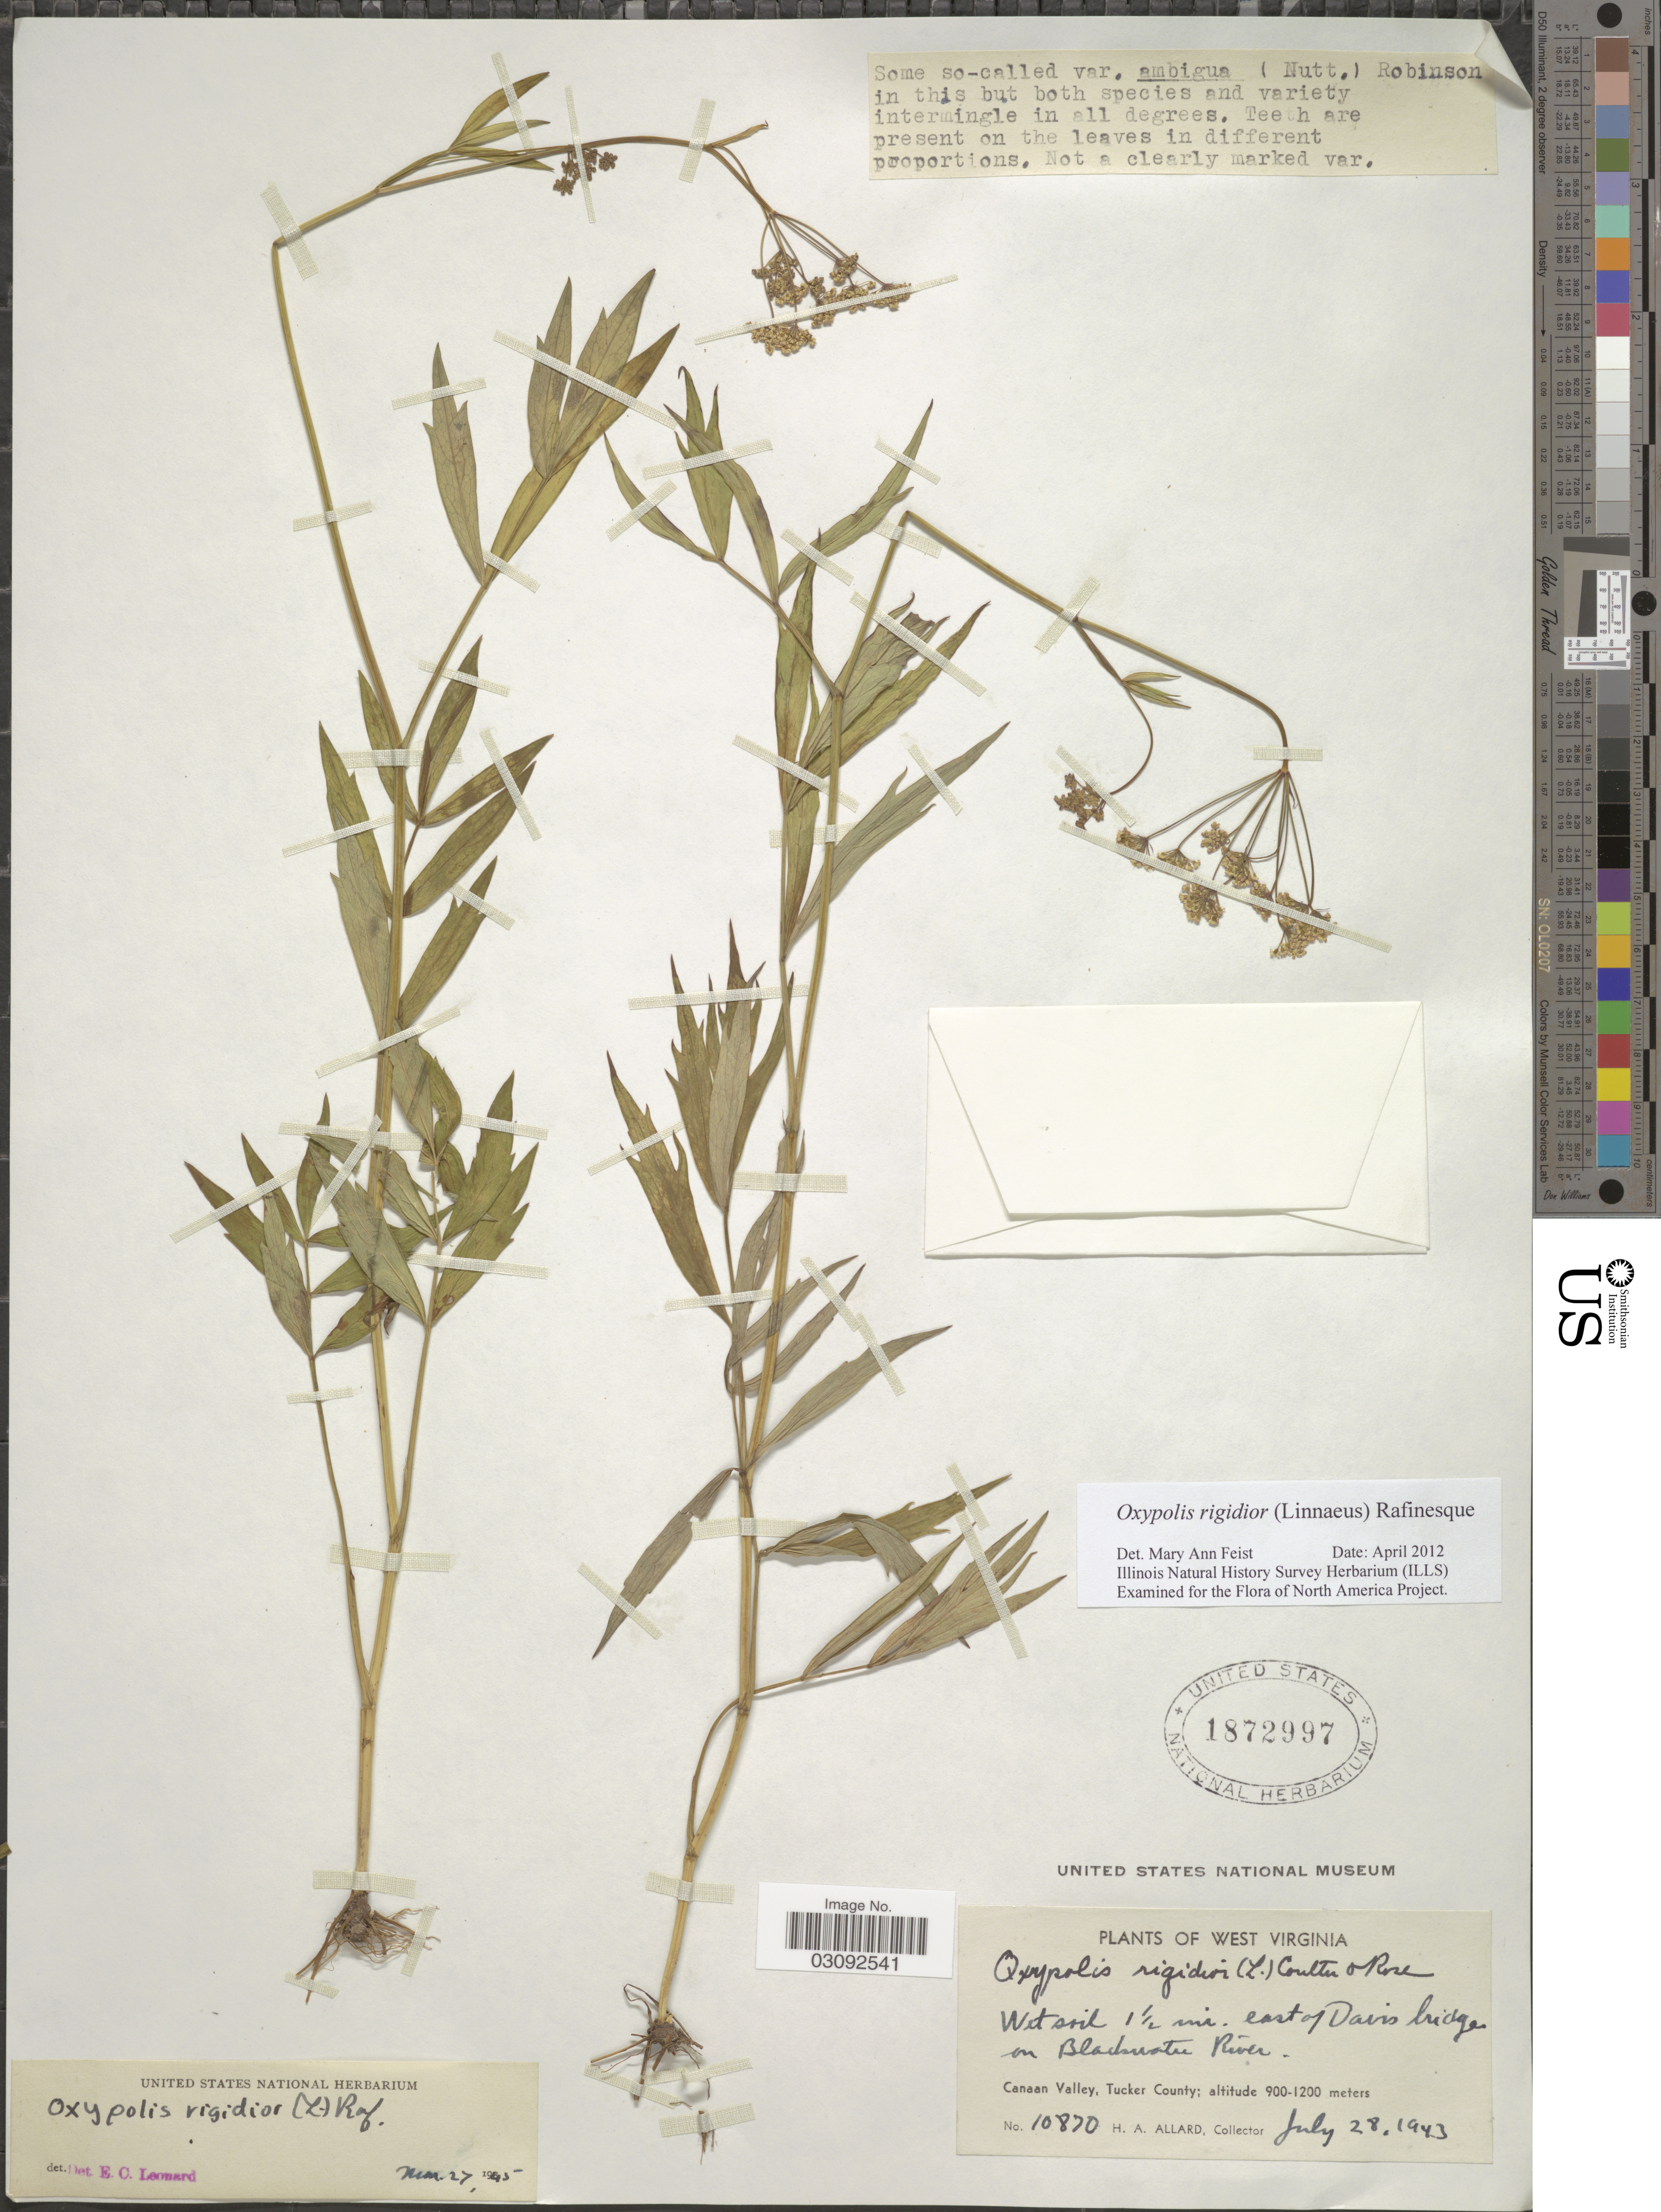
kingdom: Plantae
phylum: Tracheophyta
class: Magnoliopsida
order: Apiales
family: Apiaceae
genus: Oxypolis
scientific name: Oxypolis rigidior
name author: (L.) Raf.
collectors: H. A. Allard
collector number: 10870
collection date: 1943-07-28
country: United States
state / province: West Virginia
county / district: Tucker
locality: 1½ mi. east of Davis bridge on Blackwater River. Canaan Valley, Tucker County.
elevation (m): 900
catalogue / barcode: US 1872997